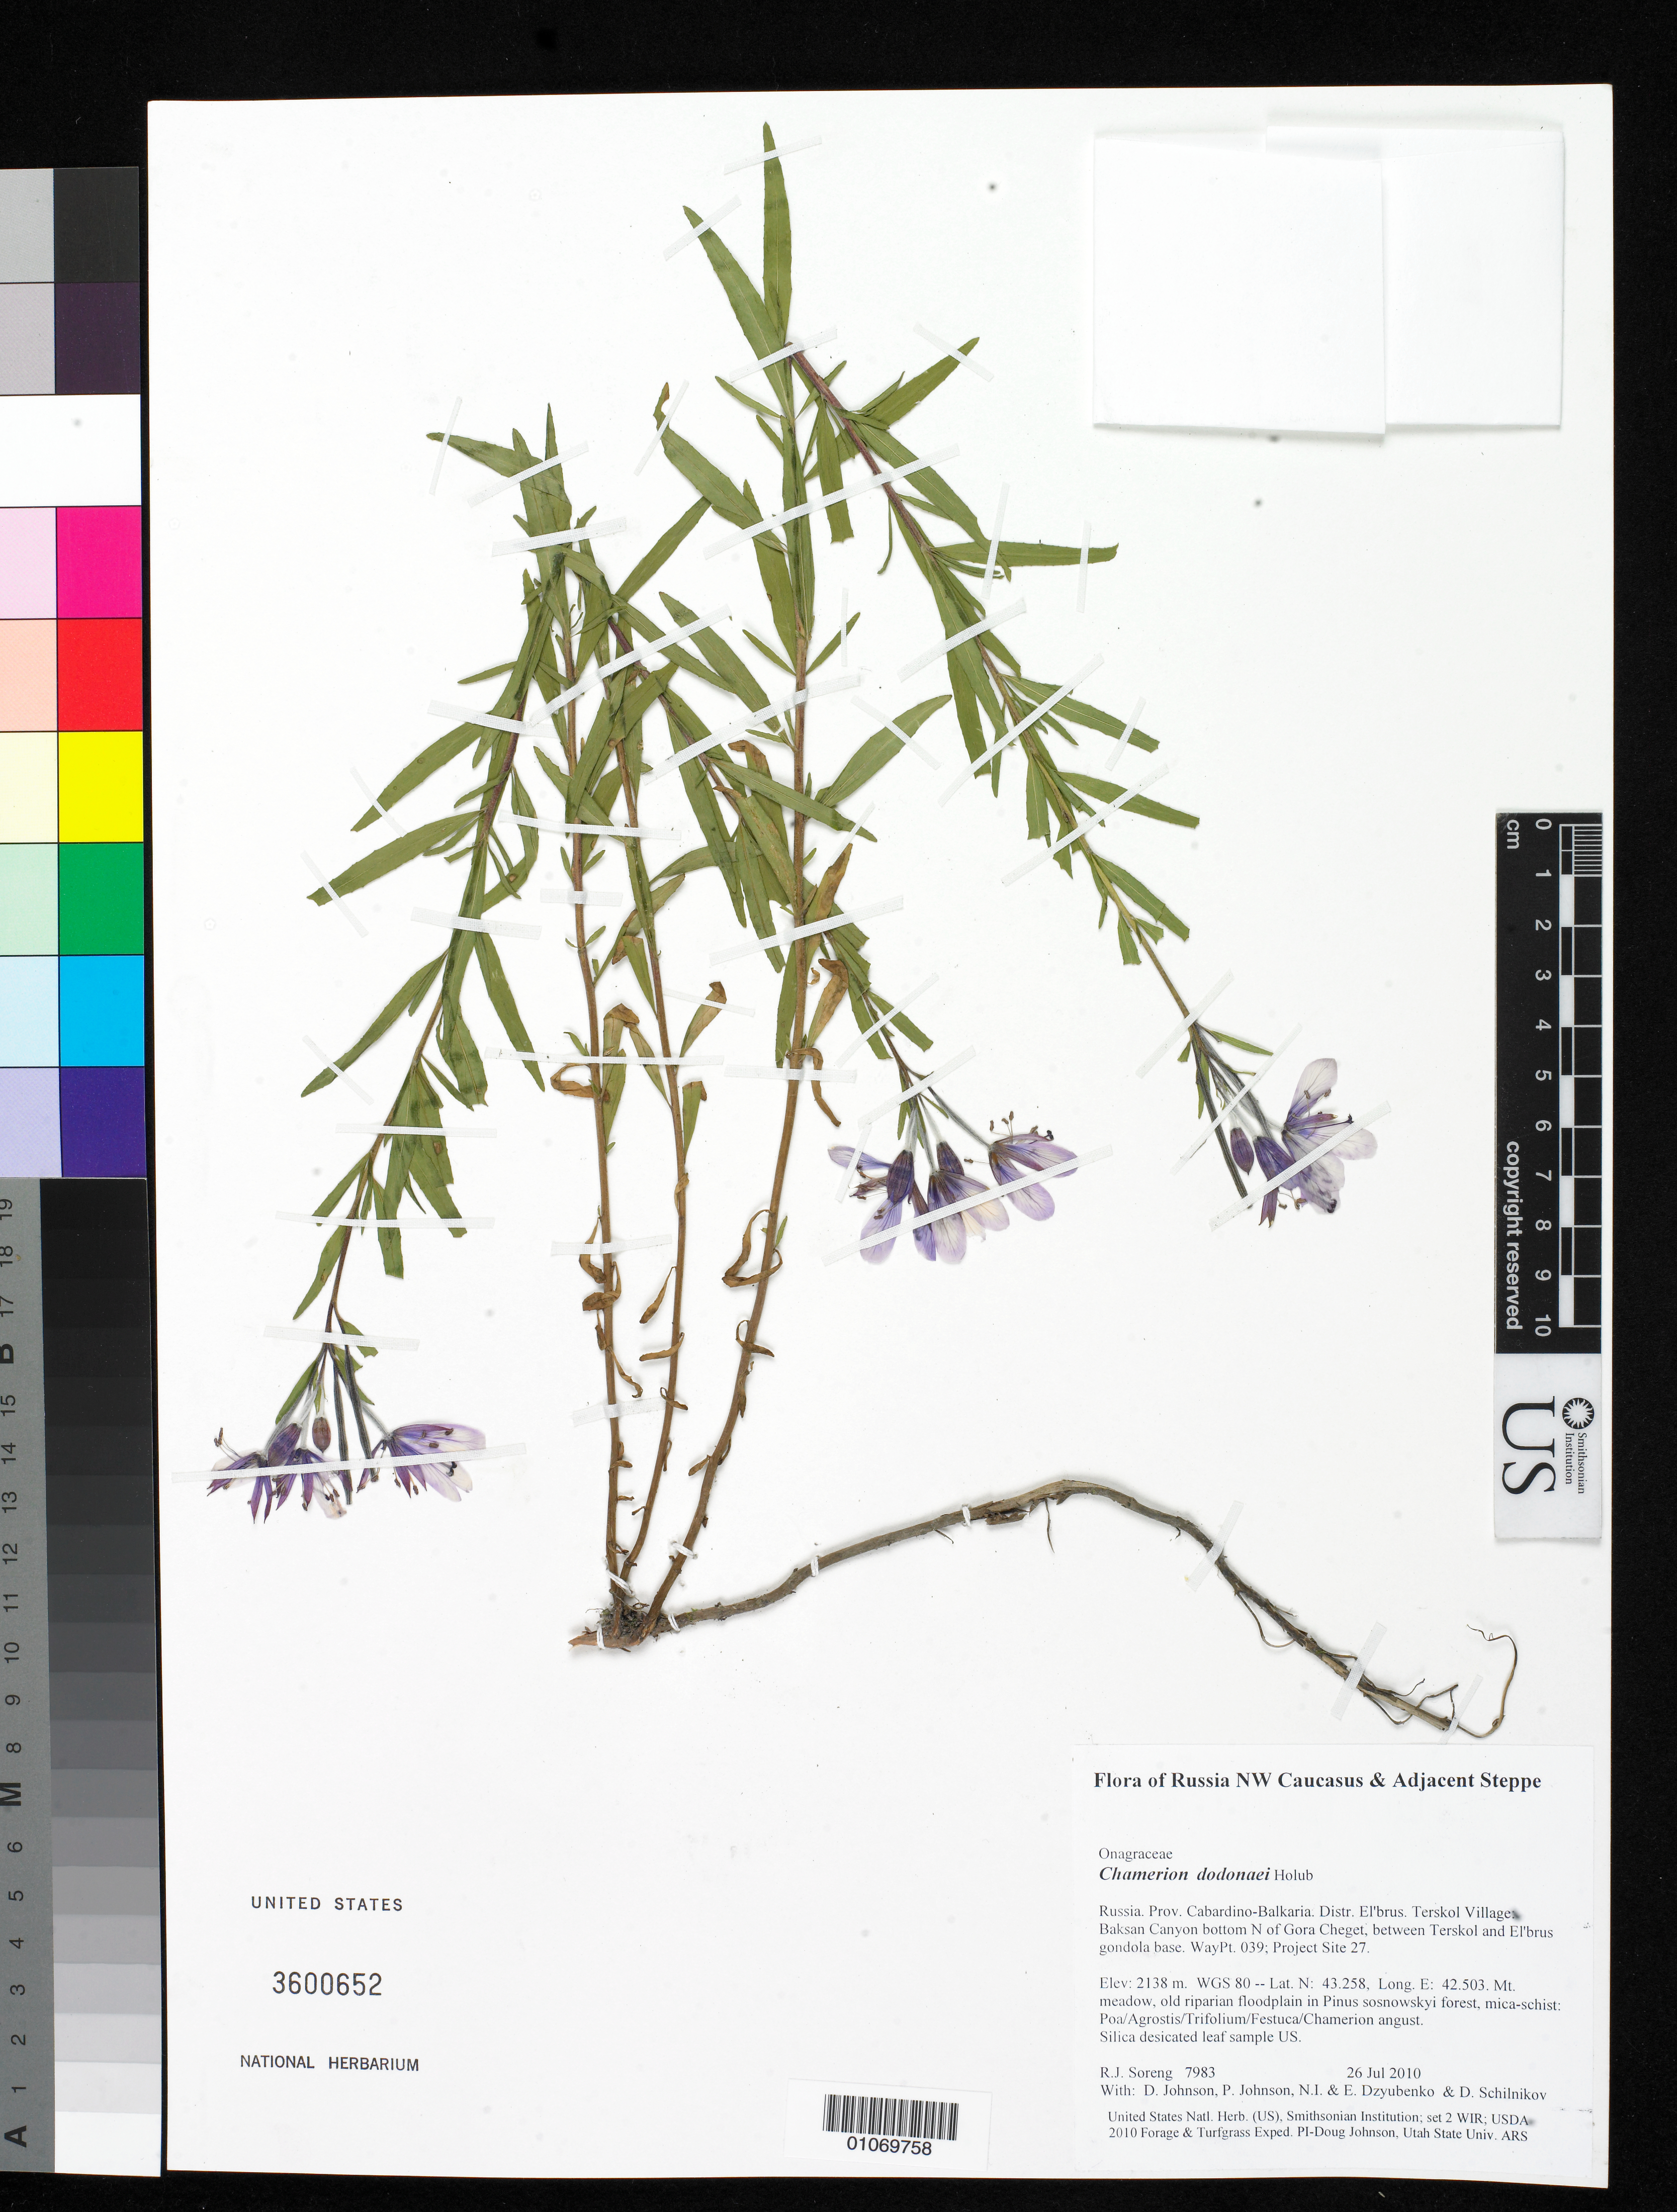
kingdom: Plantae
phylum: Tracheophyta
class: Magnoliopsida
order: Myrtales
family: Onagraceae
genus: Chamaenerion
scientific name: Chamaenerion dodonaei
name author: (Vill.) Schur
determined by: Wagner, W. L., (BOT), Smithsonian Institution - National Museum of Natural History (UNITED STATES)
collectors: R. J. Soreng, D. Johnson, P. Johnson, N. Dzyubenko, E. Dzyubenko & D. Schilnikov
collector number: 7983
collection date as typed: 26 Jul 2010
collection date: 2010-07-26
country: Russian Federation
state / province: Kabardino-Balkar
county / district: El'brus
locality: Terskol Village: Baksan Canyon bottom N of Gora Cheget, between Terskol and El'brus gondola base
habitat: Mt. meadow, old riparian floodplain in Pinus sosnowskyi forest, mica-schist: Poa/Agrostis/Trifolium/Festuca/Chamerion angust.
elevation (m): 2138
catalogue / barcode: US 3600652